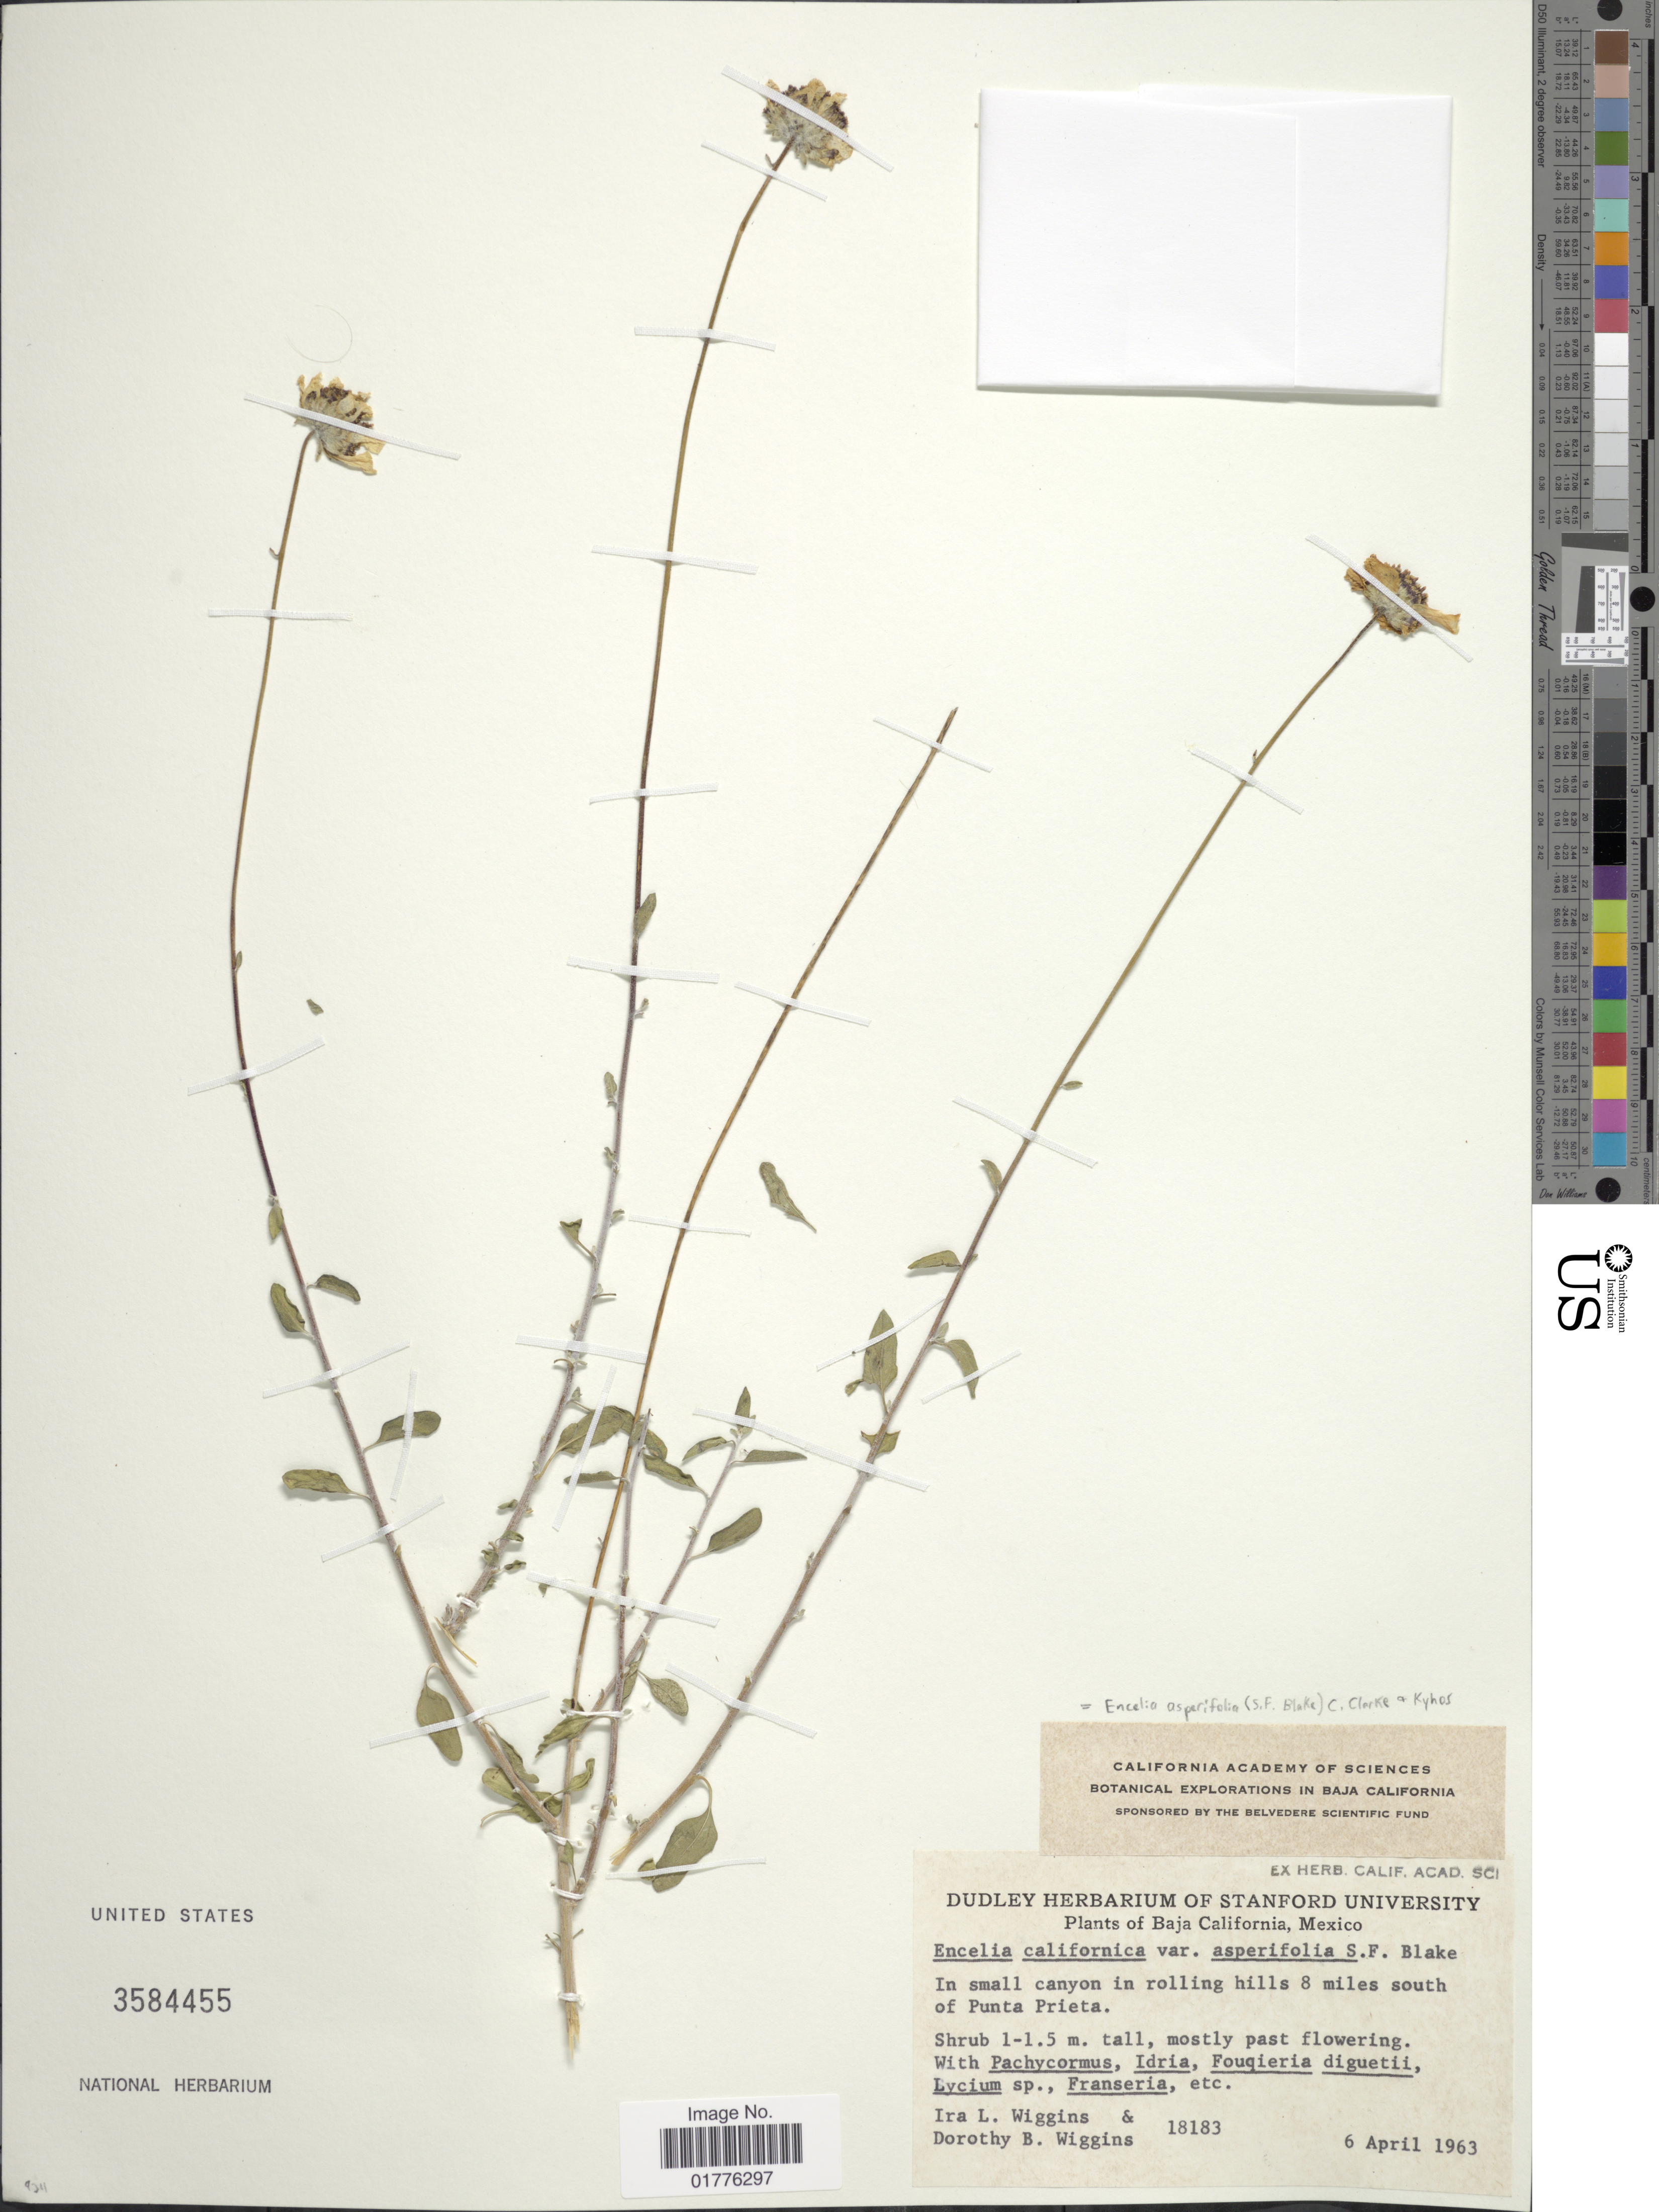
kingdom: Plantae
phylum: Tracheophyta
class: Magnoliopsida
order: Asterales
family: Asteraceae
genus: Encelia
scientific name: Encelia californica var. asperifolia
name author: S.F. Blake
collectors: I. L. Wiggins & D. B. Wiggins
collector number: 18183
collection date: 1963-04-06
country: Mexico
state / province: Baja California Sur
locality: In small canyon in rolling hills 8 miles south of Punta Prieta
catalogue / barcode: US 358445